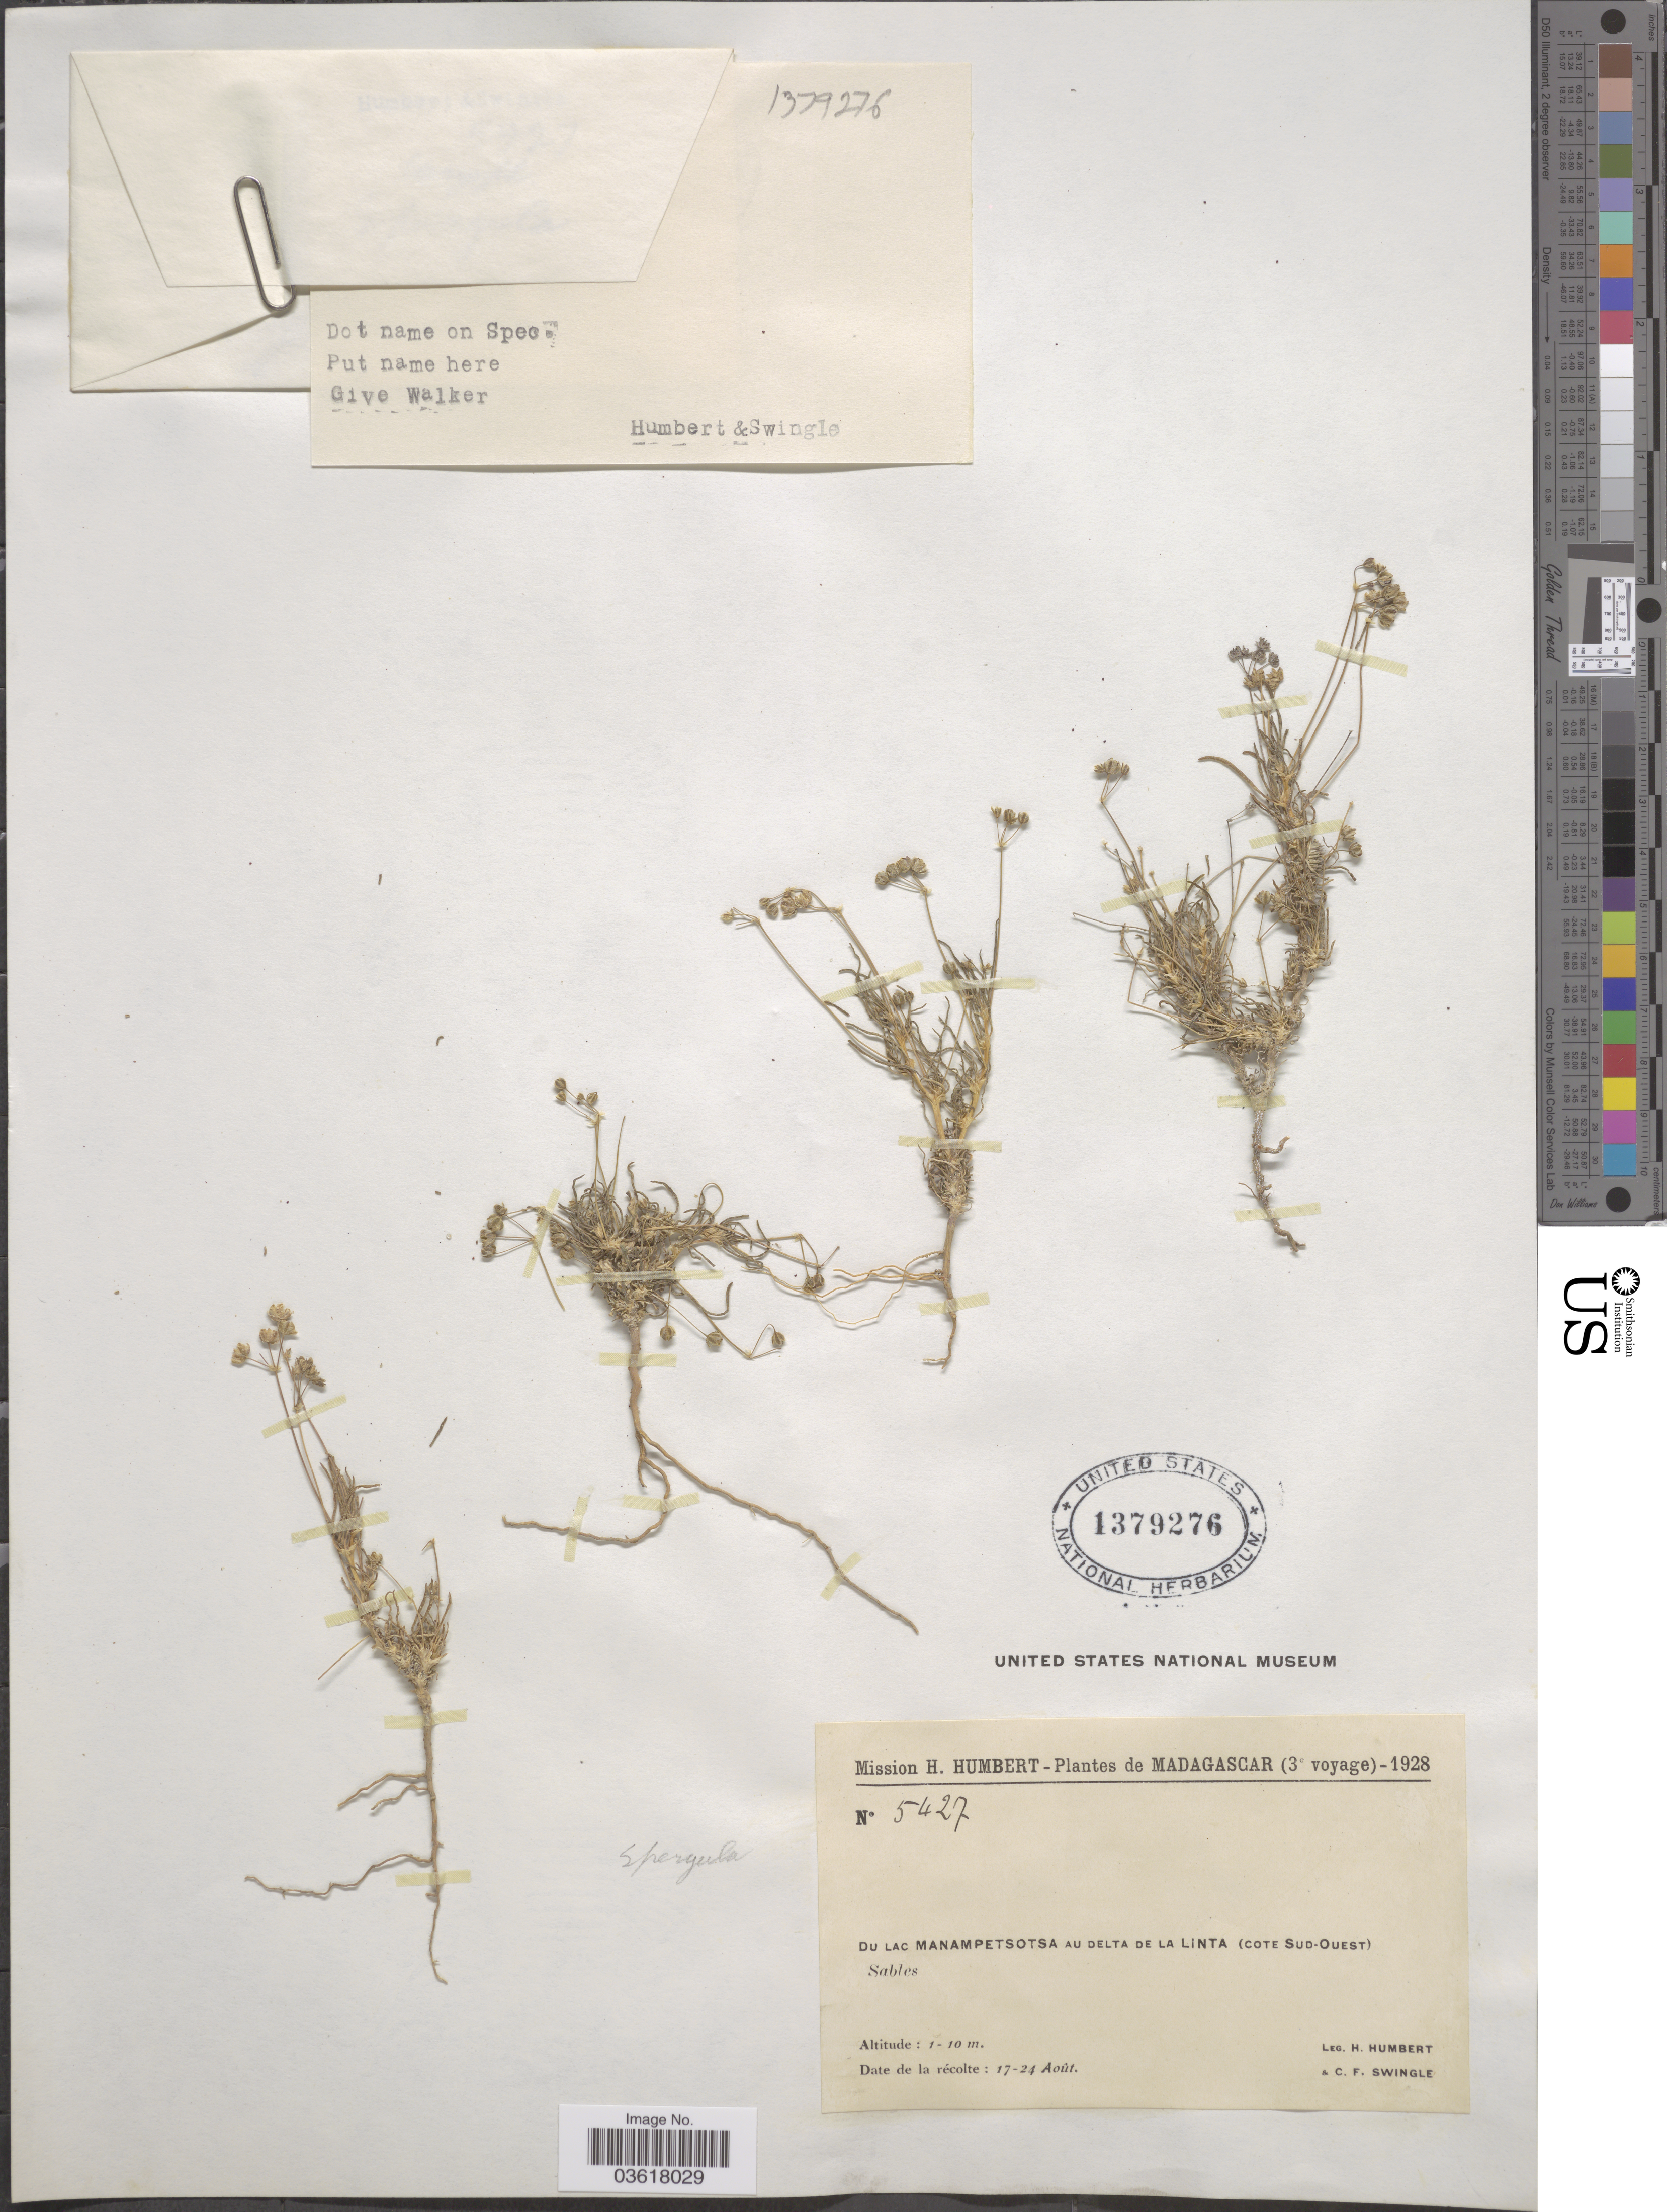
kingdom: Plantae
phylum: Tracheophyta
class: Magnoliopsida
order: Caryophyllales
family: Caryophyllaceae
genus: Spergula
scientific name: Spergula sp.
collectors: H. Humbert & C. Swingle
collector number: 5427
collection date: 1928-08-17/1928-08-24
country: Madagascar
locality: Du Lac Manampetsotsa au Delta de La Linta (Cote Sud-Ouest).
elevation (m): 1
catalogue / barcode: US 1379276